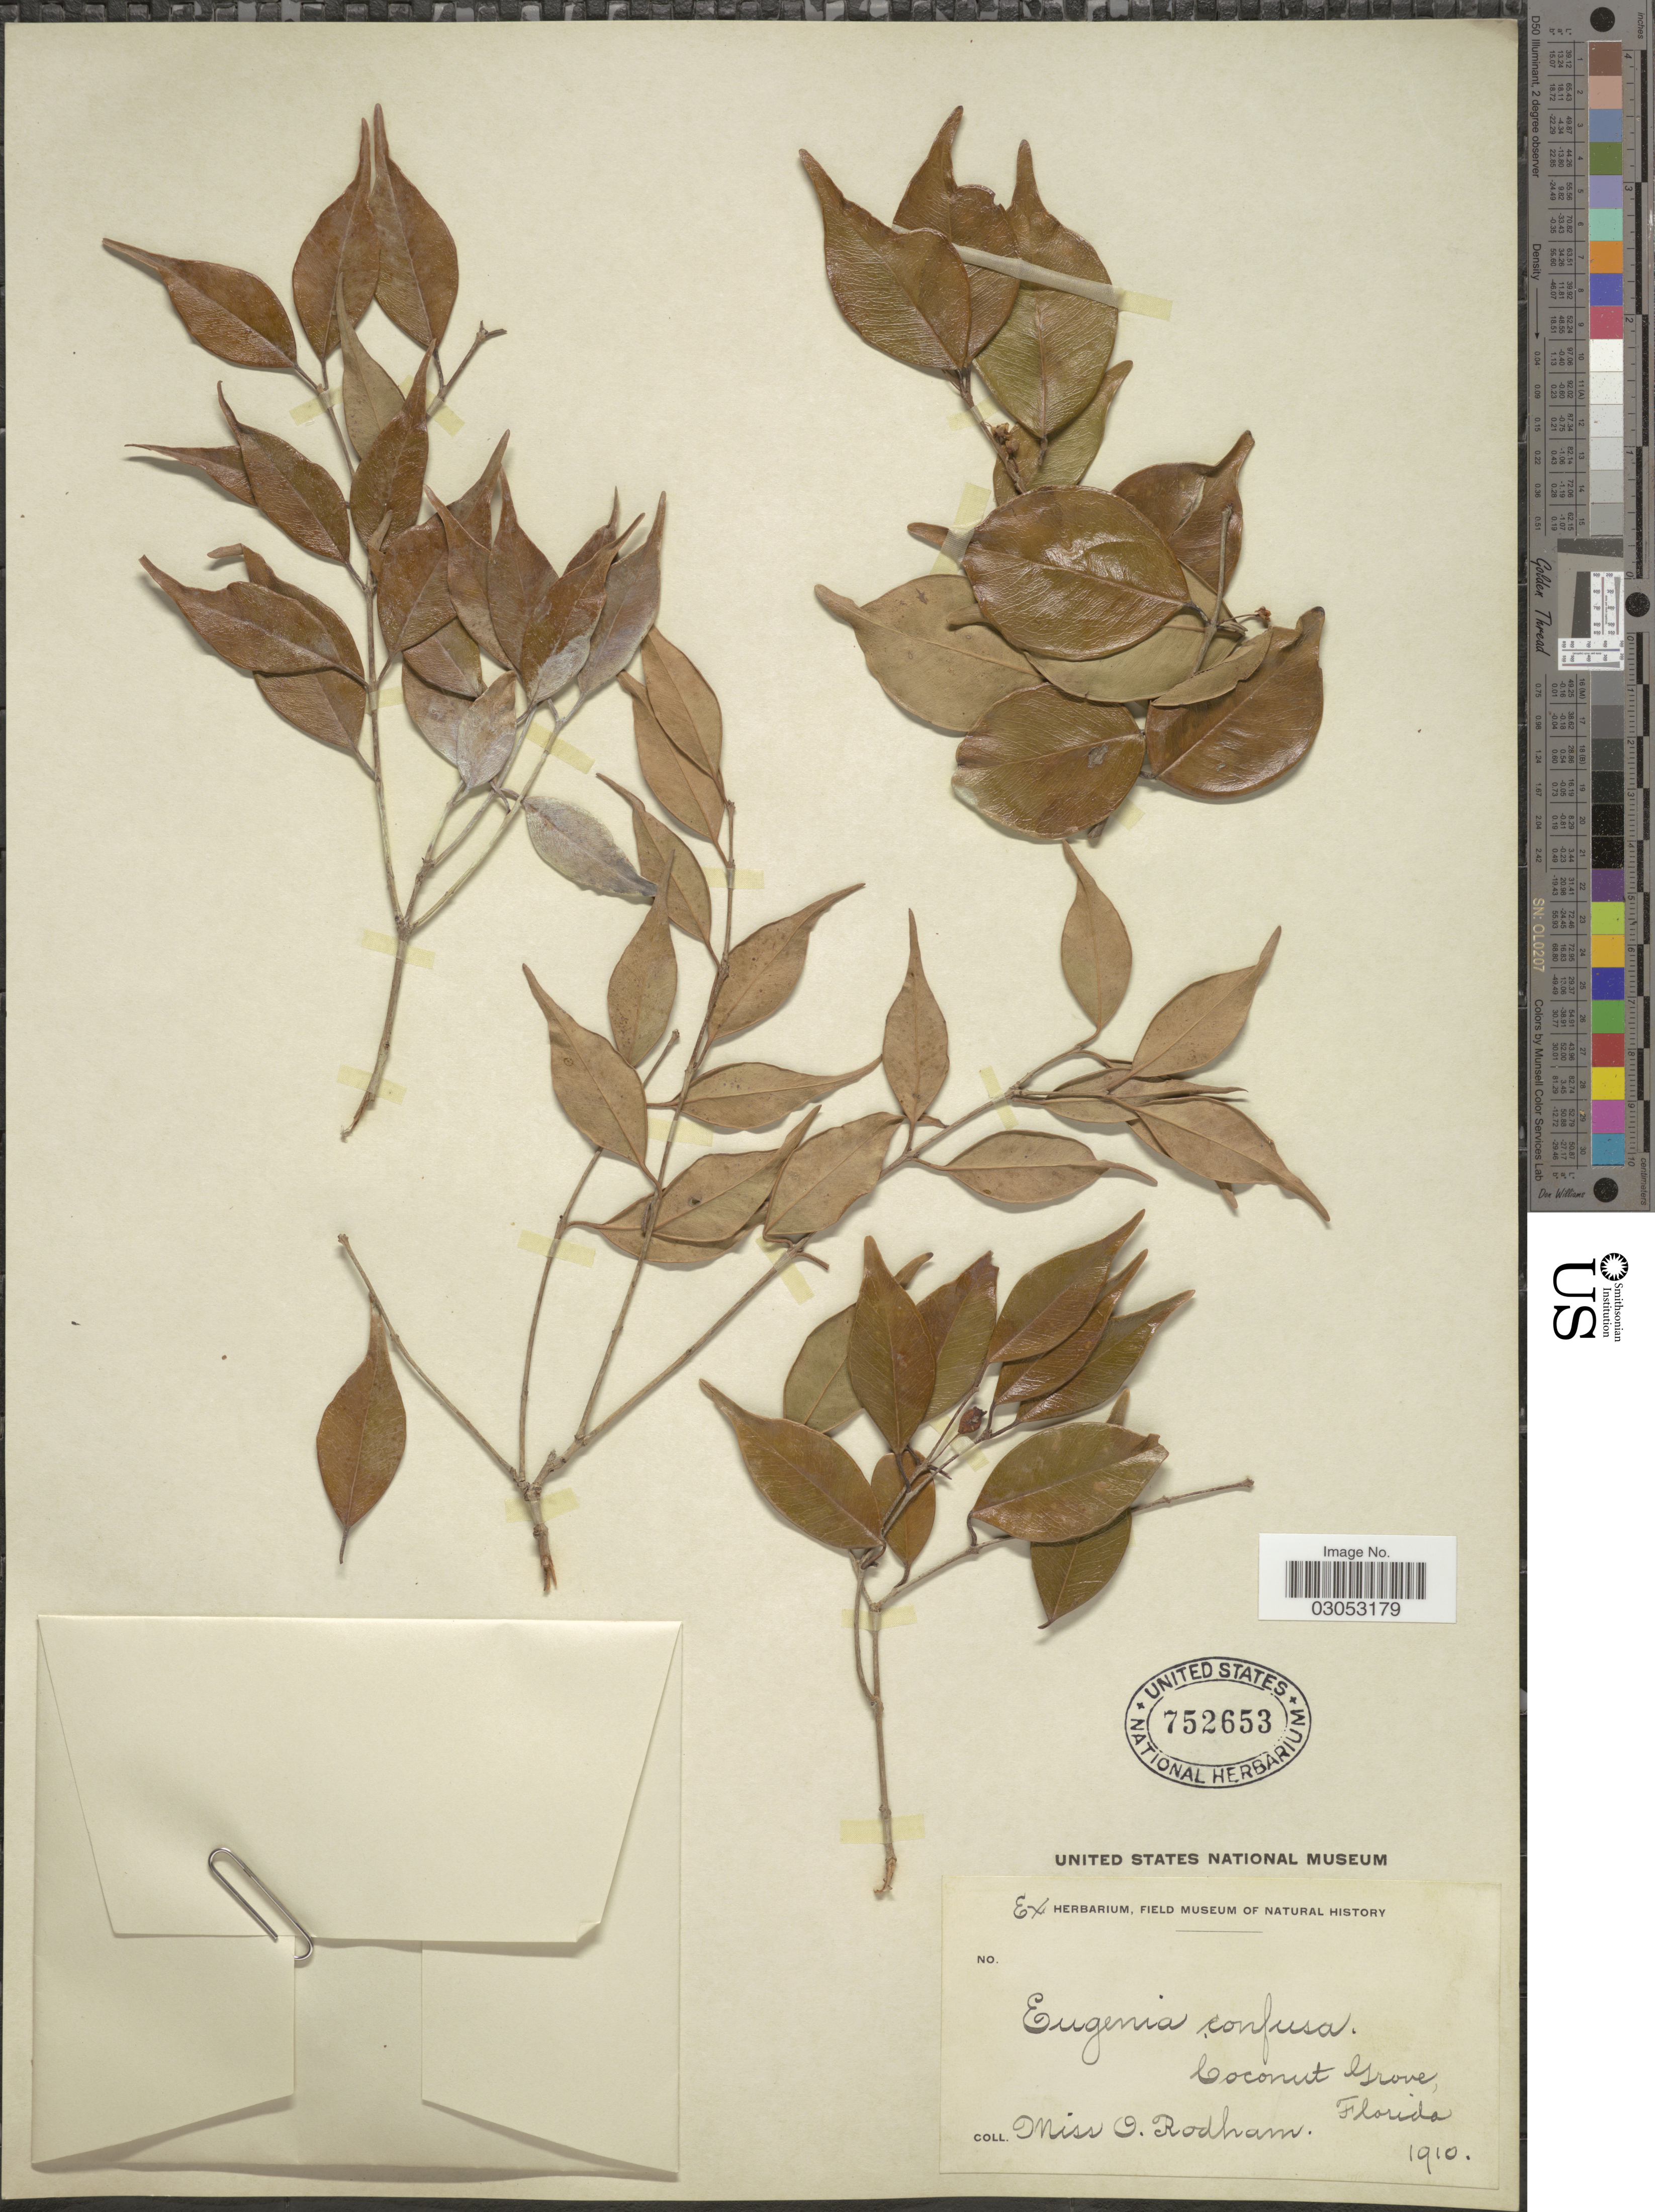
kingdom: Plantae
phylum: Tracheophyta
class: Magnoliopsida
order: Myrtales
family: Myrtaceae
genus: Eugenia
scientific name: Eugenia confusa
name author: DC.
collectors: O. Rodham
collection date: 1910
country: United States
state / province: Florida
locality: Coconut Grove.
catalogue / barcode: US 752653